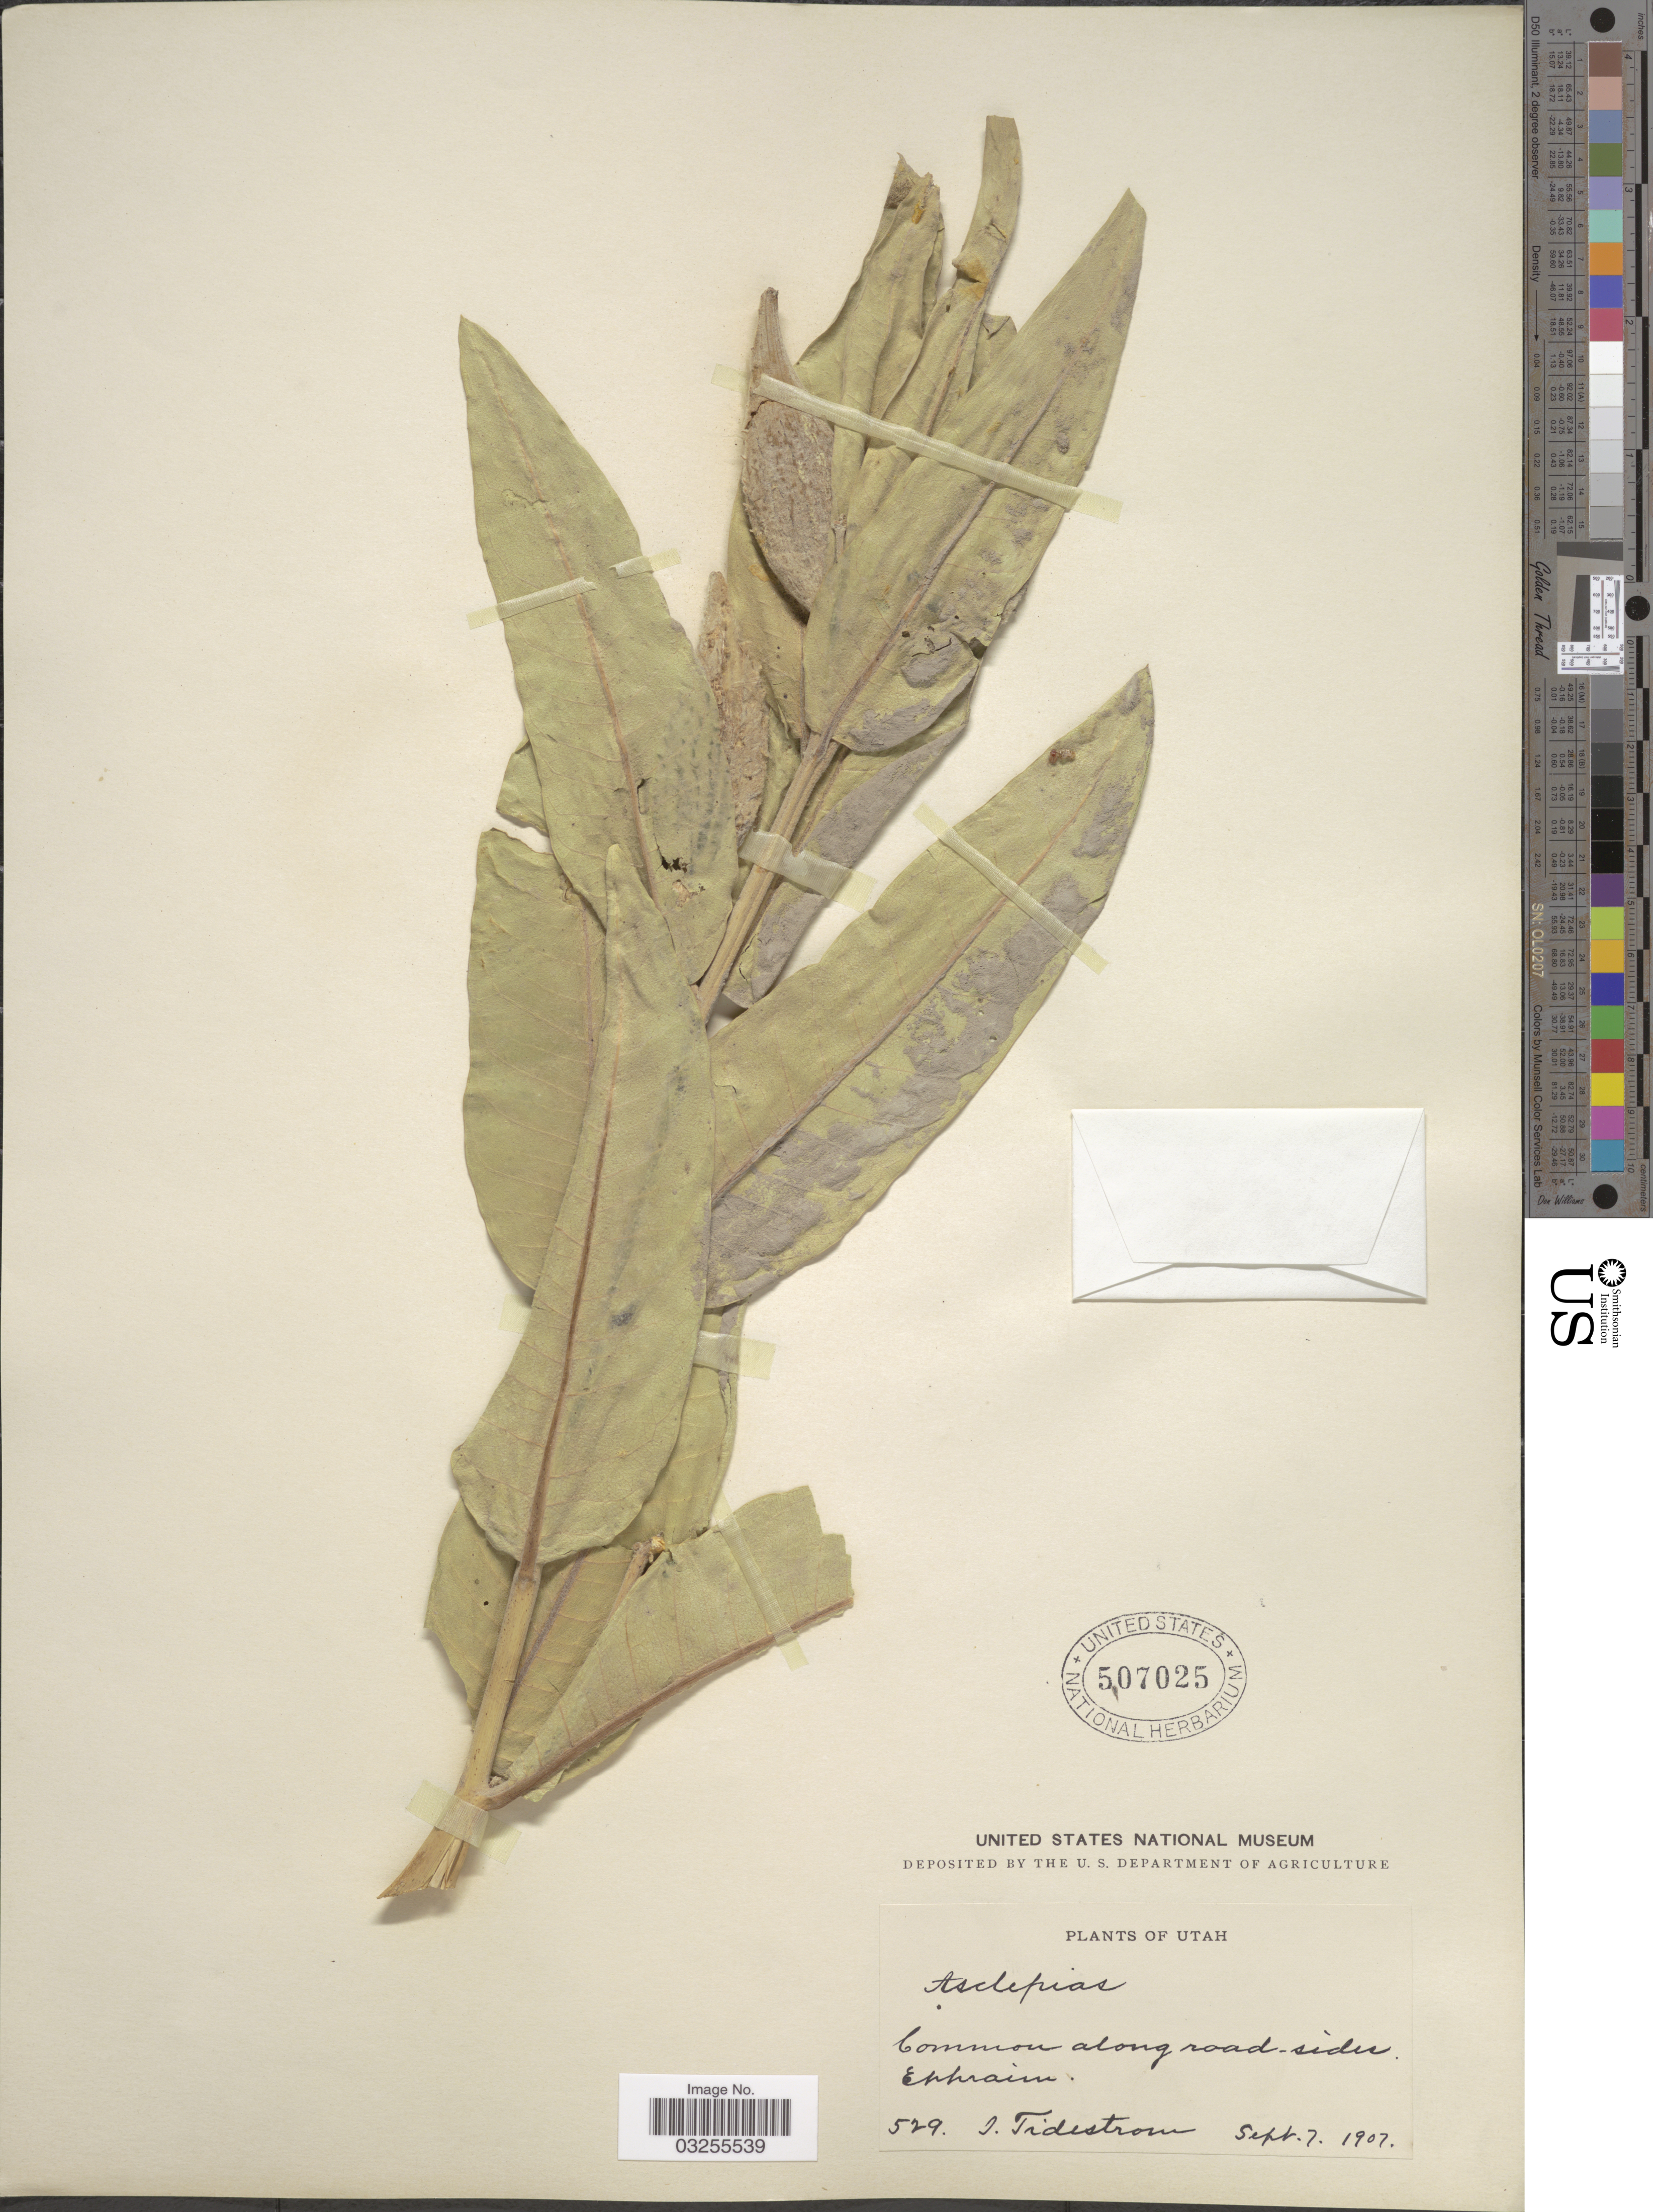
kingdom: Plantae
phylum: Tracheophyta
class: Magnoliopsida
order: Gentianales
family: Apocynaceae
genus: Asclepias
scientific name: Asclepias speciosa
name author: Torr.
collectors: I. F. Tidestrom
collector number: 529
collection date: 1907-09-07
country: United States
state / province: Utah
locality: Common along road-sides Ephraim.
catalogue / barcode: US 507025